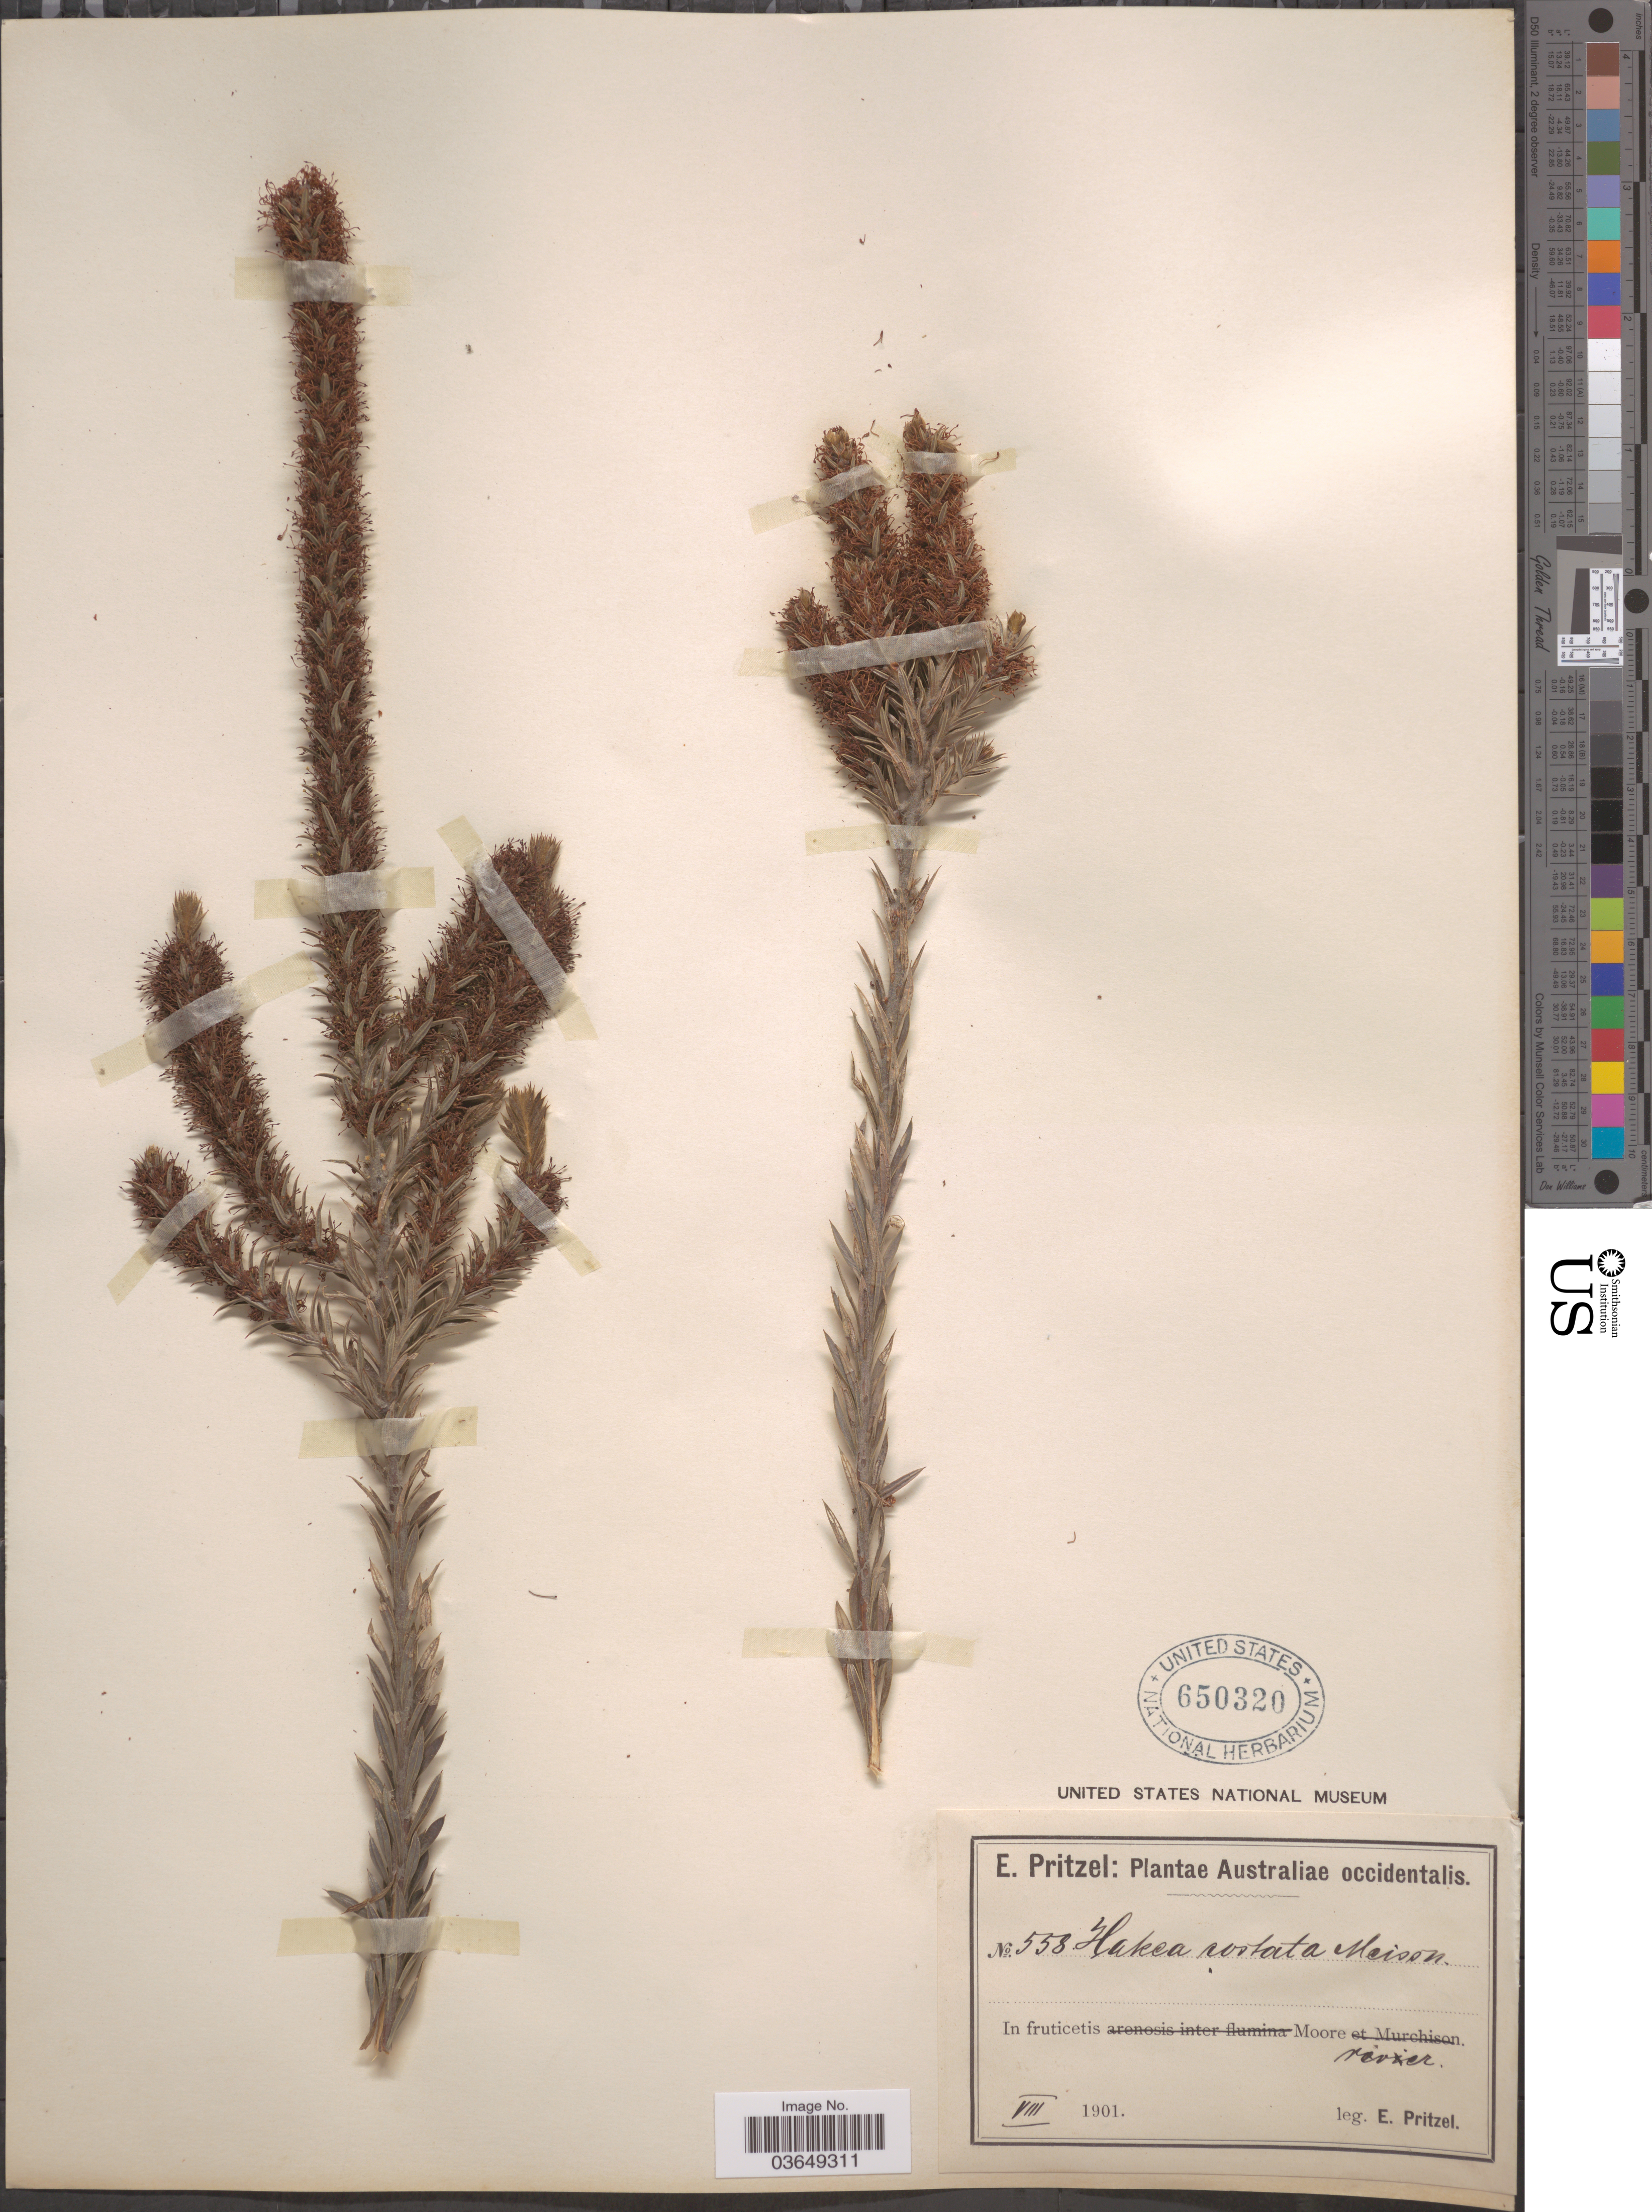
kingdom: Plantae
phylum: Tracheophyta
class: Magnoliopsida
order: Proteales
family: Proteaceae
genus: Hakea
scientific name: Hakea costata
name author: Meisn.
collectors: E. G. Pritzel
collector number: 558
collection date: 1901-08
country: Australia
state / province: Western Australia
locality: Australiae occidentalis. In fruticetis Moore river.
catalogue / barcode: US 650320